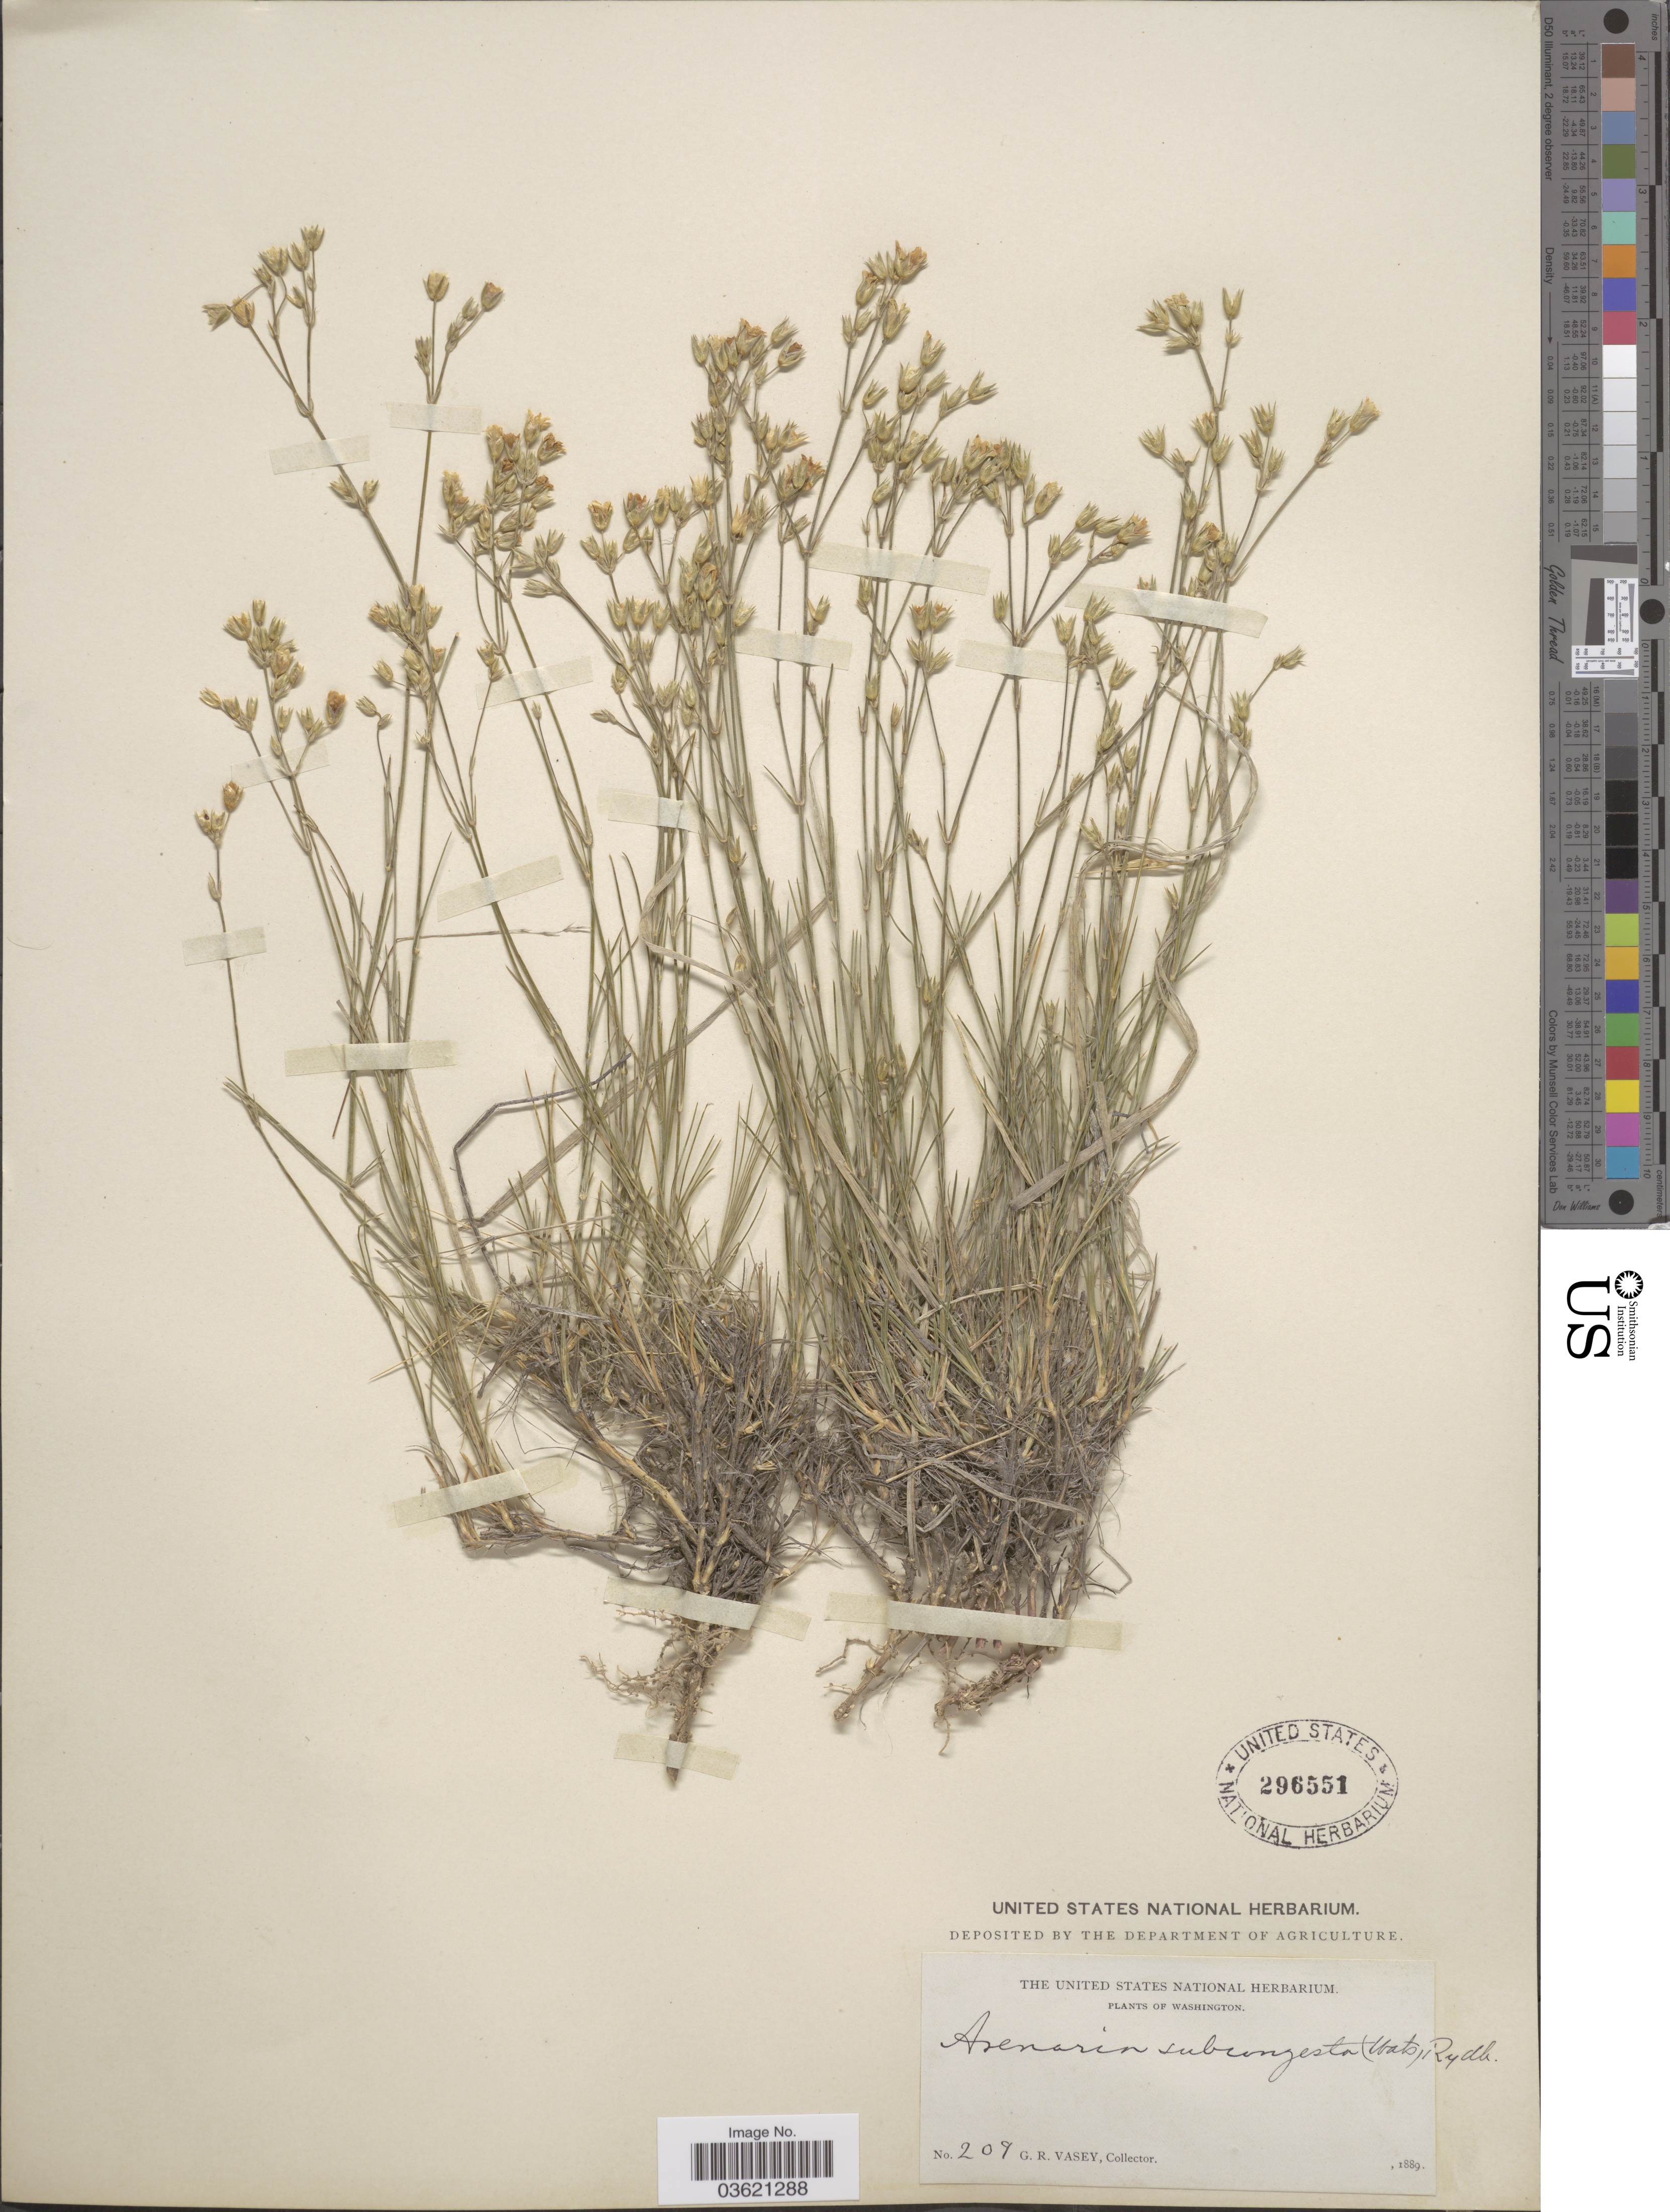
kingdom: Plantae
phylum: Tracheophyta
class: Magnoliopsida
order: Caryophyllales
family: Caryophyllaceae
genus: Eremogone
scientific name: Eremogone sp.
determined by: Strong, Mark T., (BOT), Smithsonian Institution - National Museum of Natural History (UNITED STATES)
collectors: G. R. Vasey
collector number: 209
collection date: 1889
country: United States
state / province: Washington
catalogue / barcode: US 296551